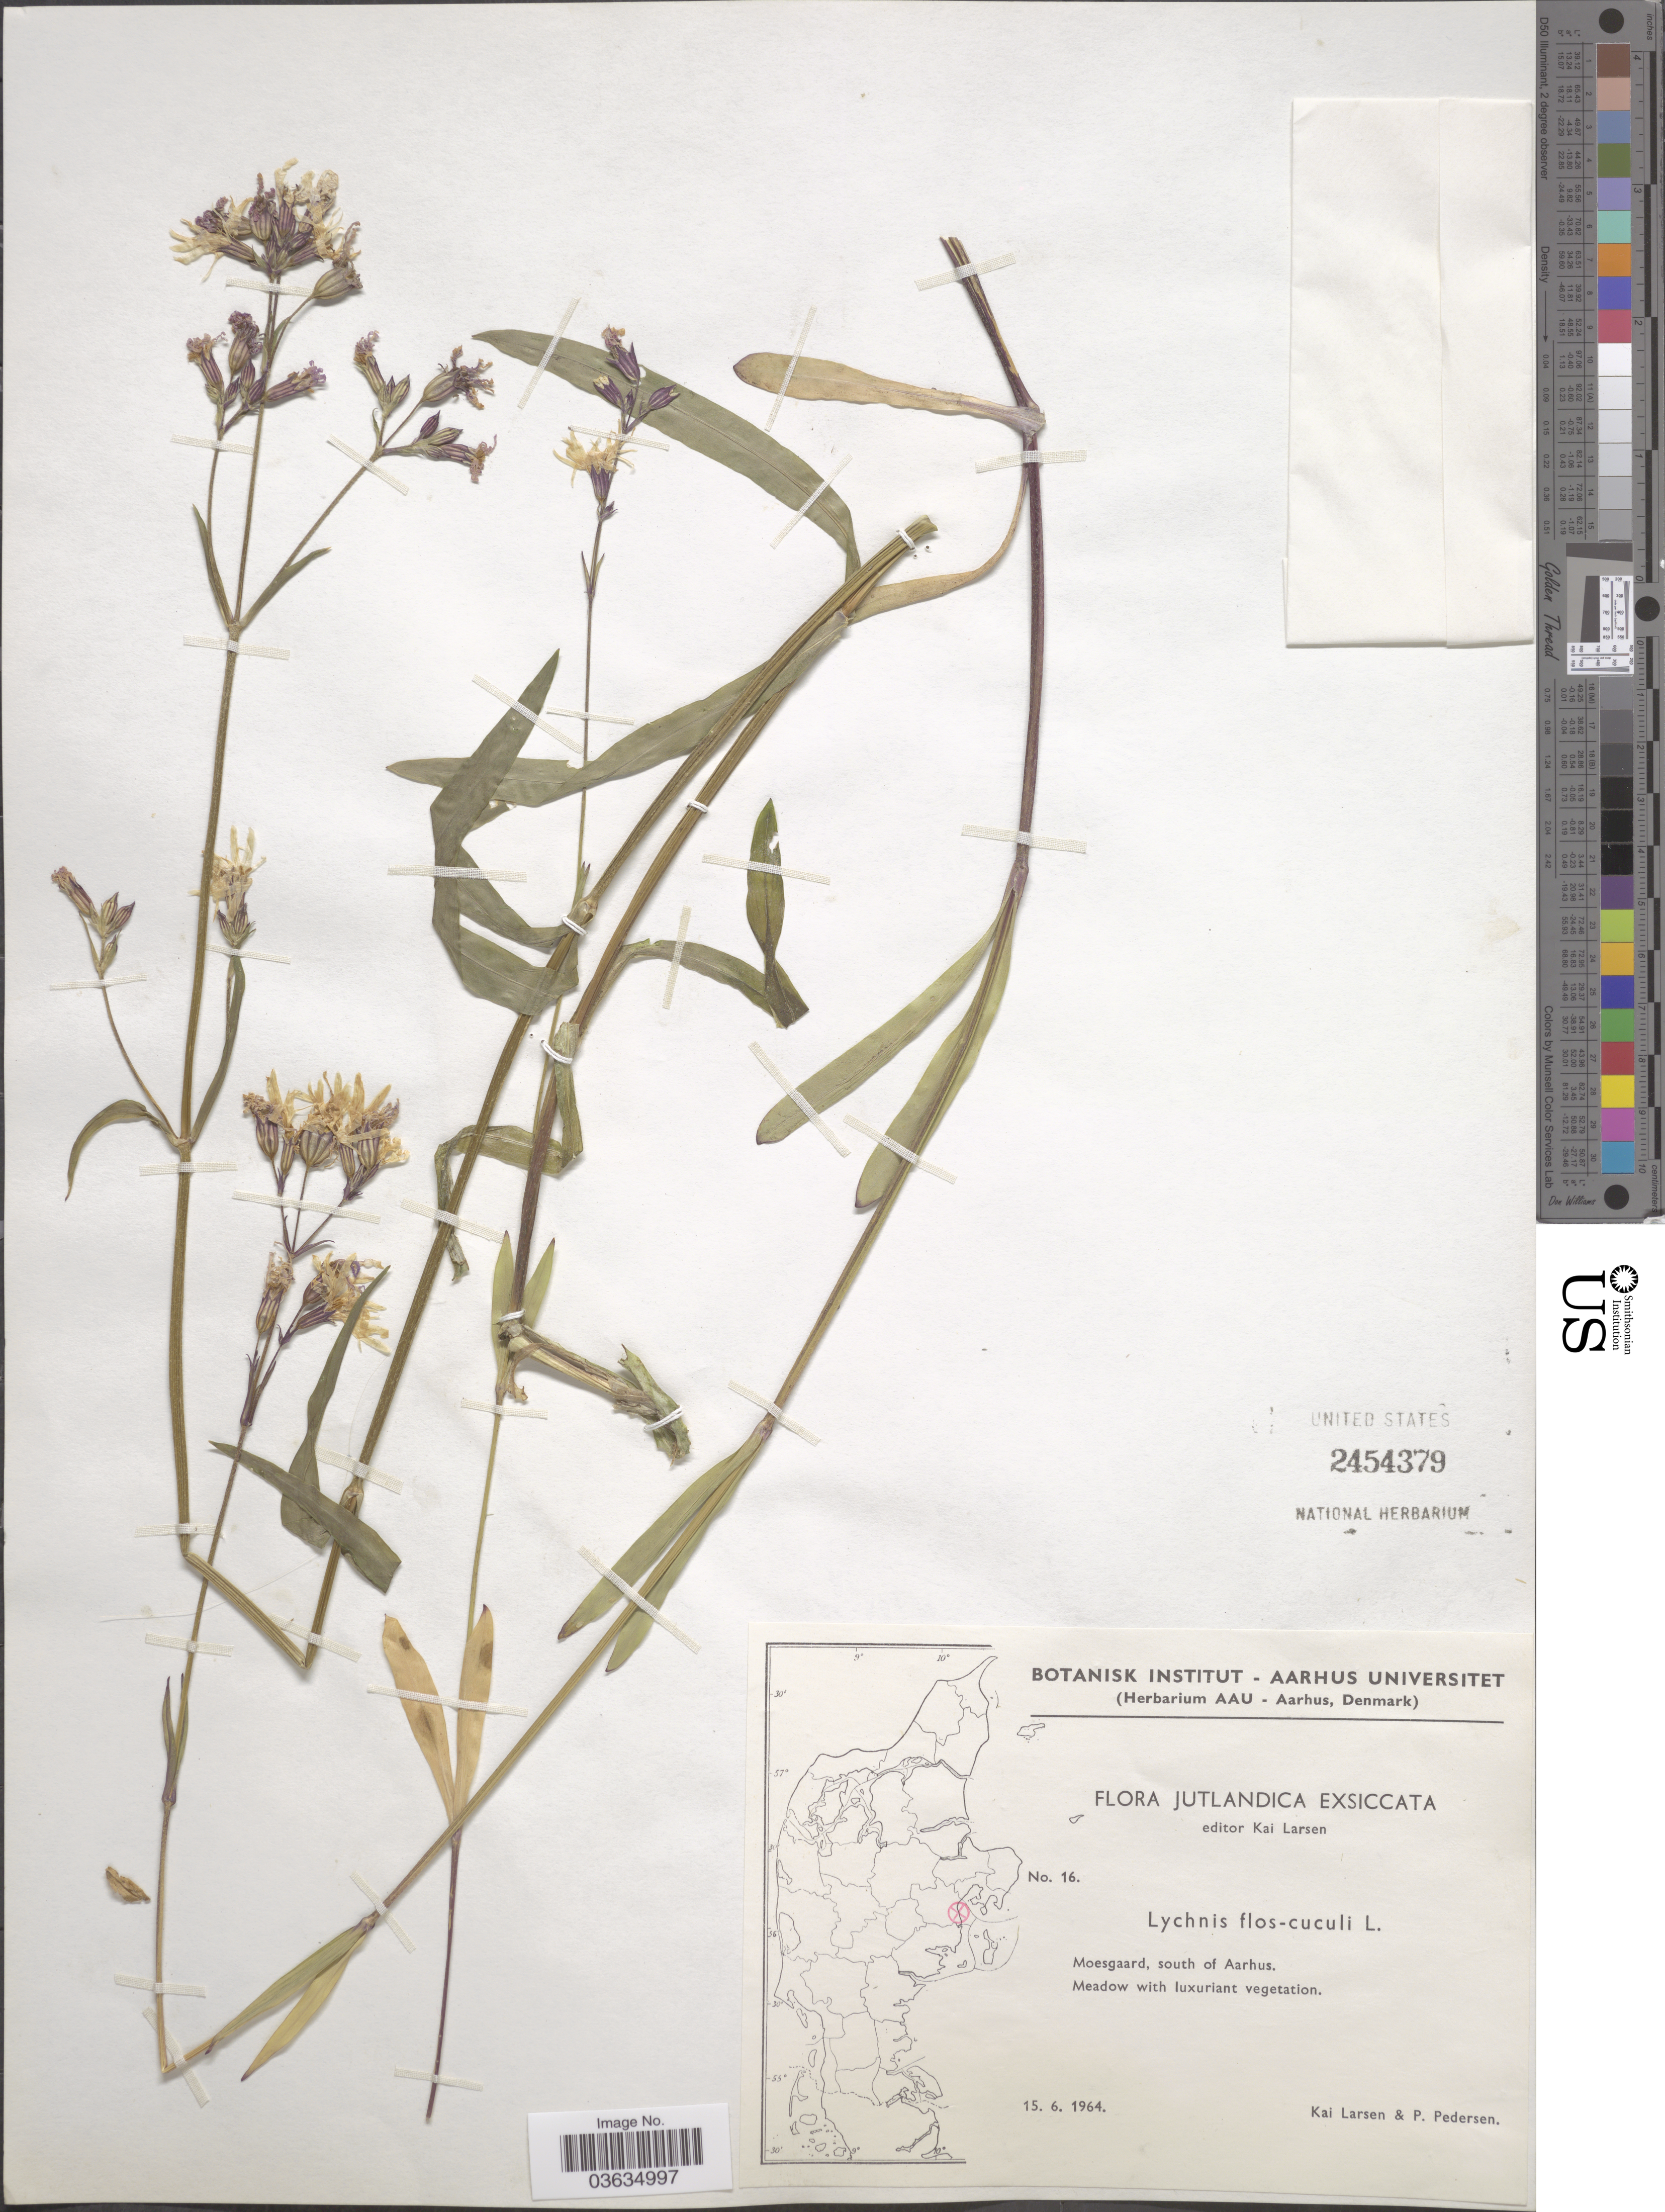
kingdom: Plantae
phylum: Tracheophyta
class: Magnoliopsida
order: Caryophyllales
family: Caryophyllaceae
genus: Silene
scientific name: Silene flos-cuculi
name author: (L.) Greuter & Burdet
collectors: K. Larsen & P. Pedersen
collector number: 16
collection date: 1964-06-15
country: Denmark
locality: Jutlandica. Moesgaard, south of Aarhus.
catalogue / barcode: US 2454379